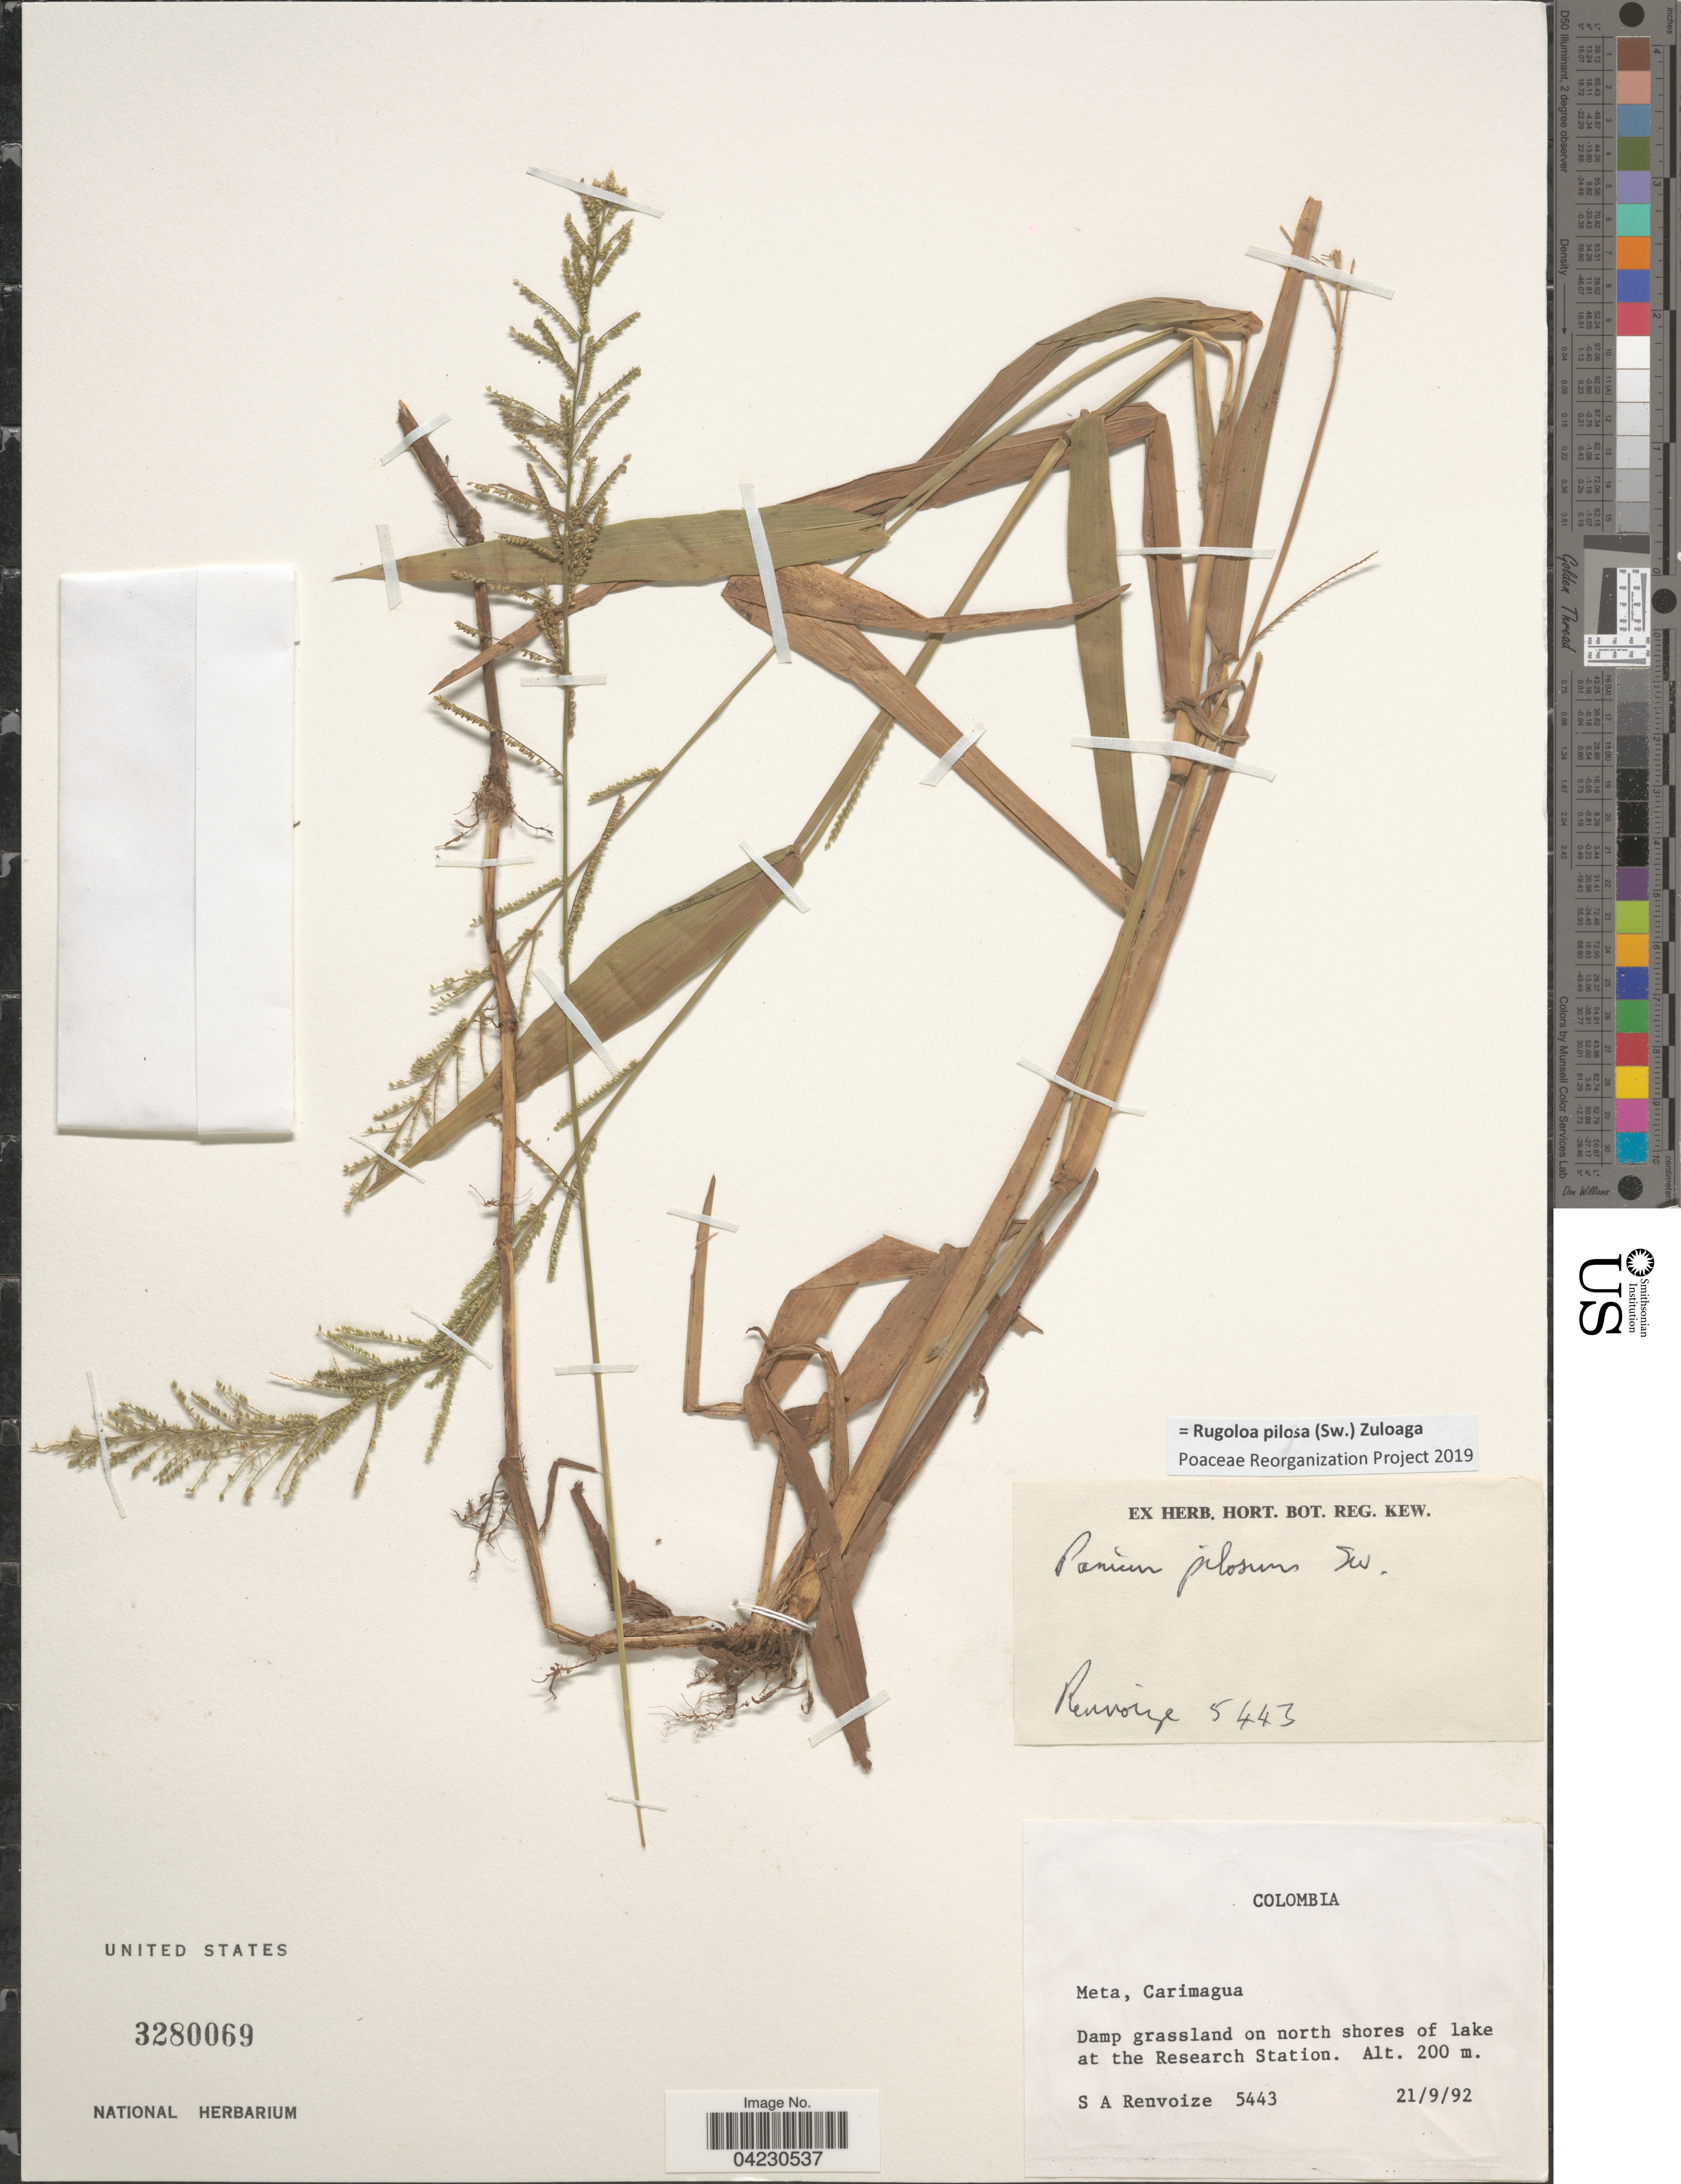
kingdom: Plantae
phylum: Tracheophyta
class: Liliopsida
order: Poales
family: Poaceae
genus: Rugoloa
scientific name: Rugoloa pilosa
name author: (Sw.) Zuloaga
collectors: S. A. Renvoize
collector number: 5443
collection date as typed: Transcribed d/m/y: 21/9/92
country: Colombia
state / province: Meta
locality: Carimagua. Damp grassland on north shores of lake at the Research Station.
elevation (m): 200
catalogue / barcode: US 3280069